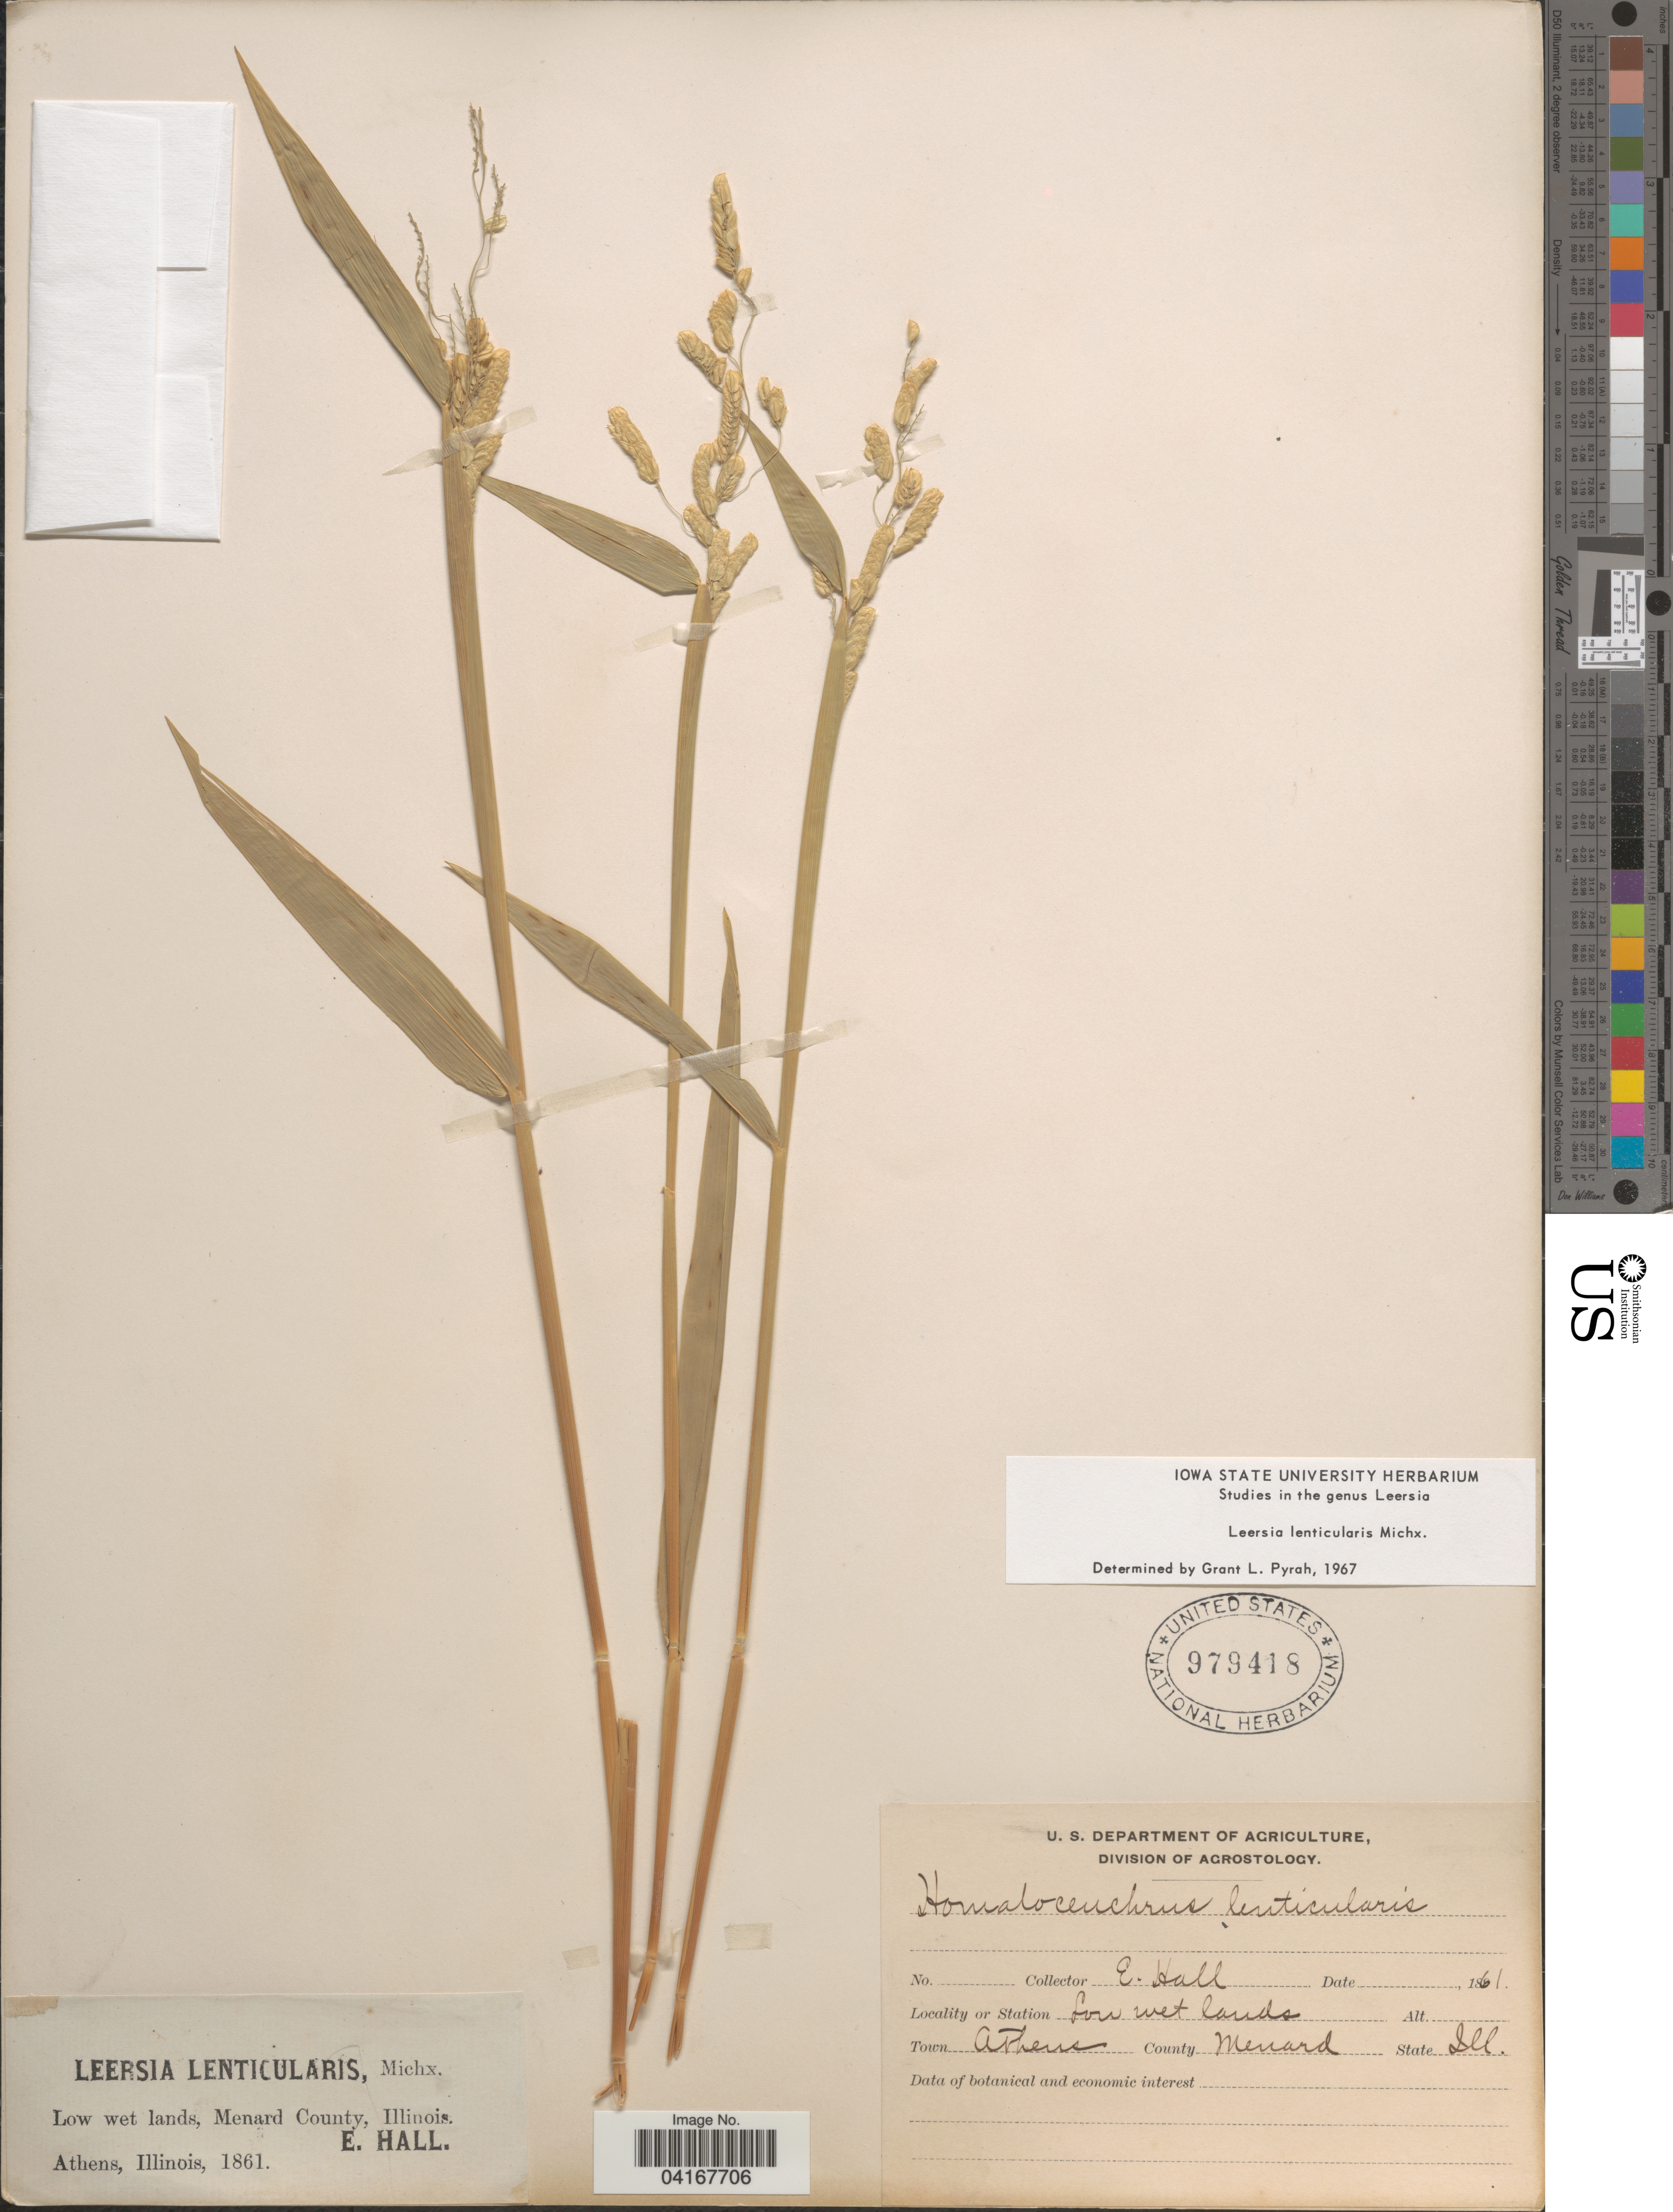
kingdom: Plantae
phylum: Tracheophyta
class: Liliopsida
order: Poales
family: Poaceae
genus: Leersia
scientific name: Leersia lenticularis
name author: Michx.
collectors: E. Hall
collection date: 1861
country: United States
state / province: Illinois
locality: Town Athens. County Menard.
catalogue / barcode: US 979418